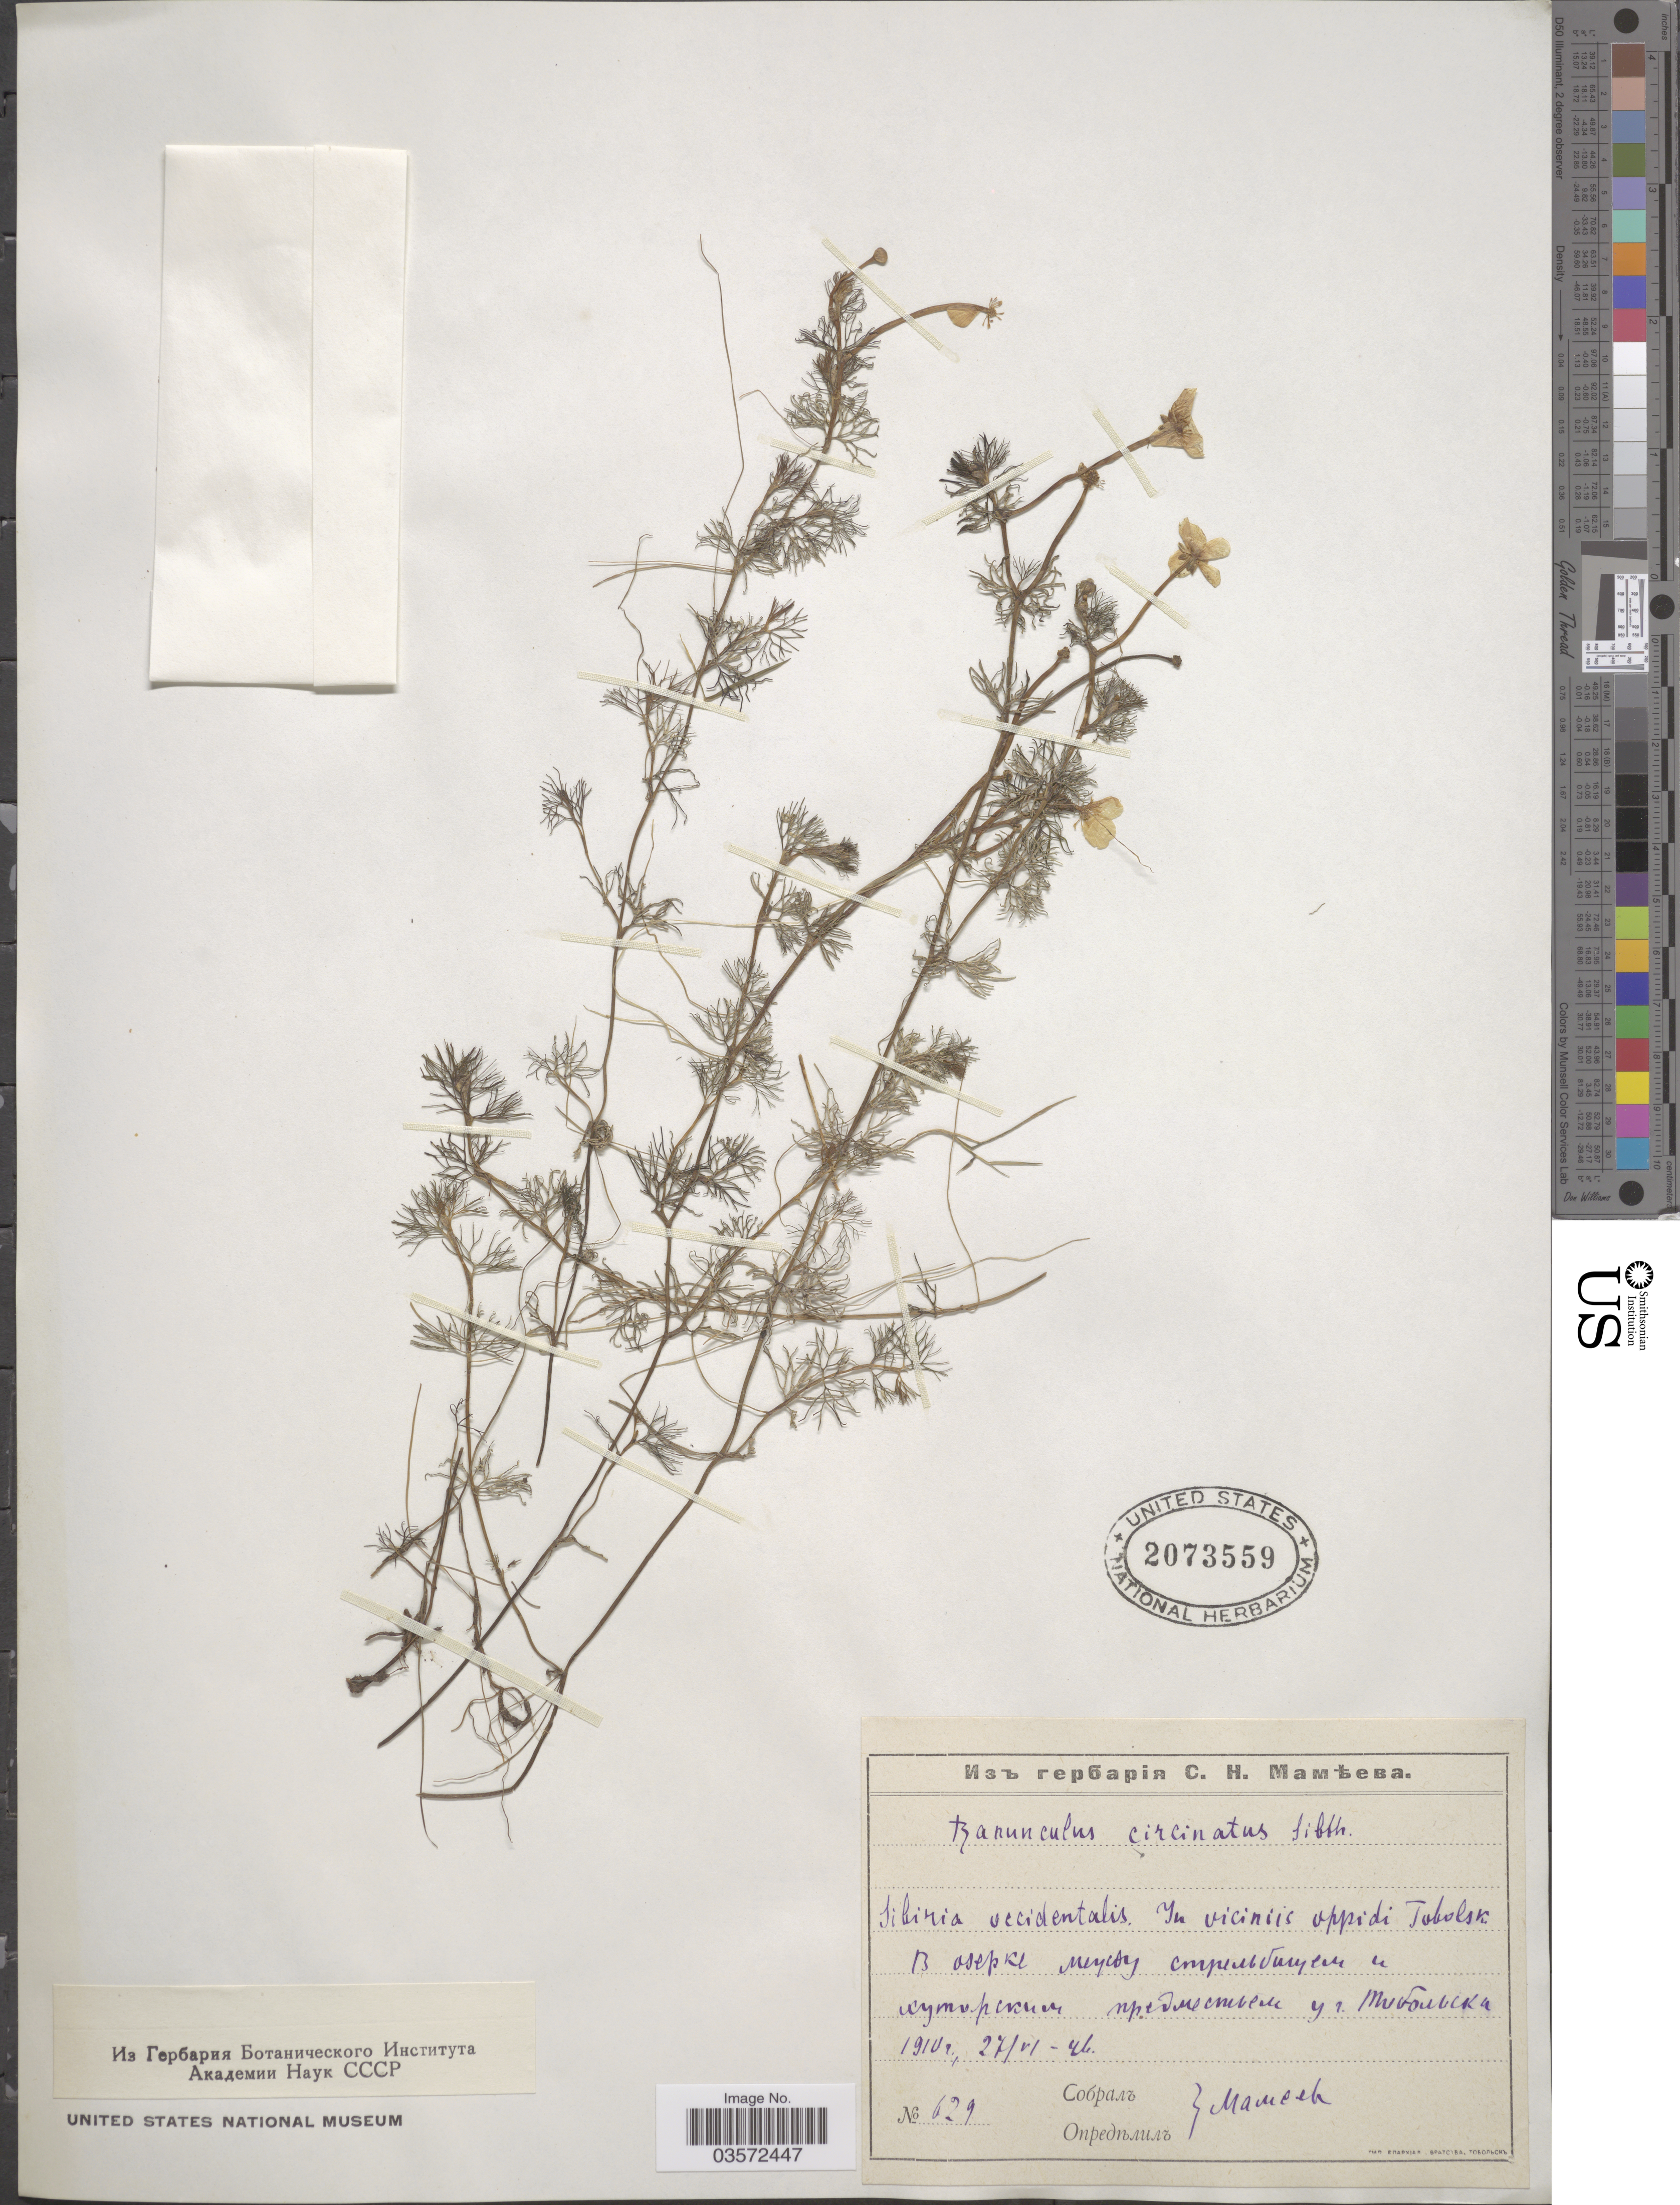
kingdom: Plantae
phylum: Tracheophyta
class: Magnoliopsida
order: Ranunculales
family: Ranunculaceae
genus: Ranunculus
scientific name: Ranunculus circinatus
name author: Sibth.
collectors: S. Mameev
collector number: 629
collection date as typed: Transcribed d/m/y: 27/5/46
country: Russian Federation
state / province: Tyumen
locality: Vicinity of Tobolsk.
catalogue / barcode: US 2073559